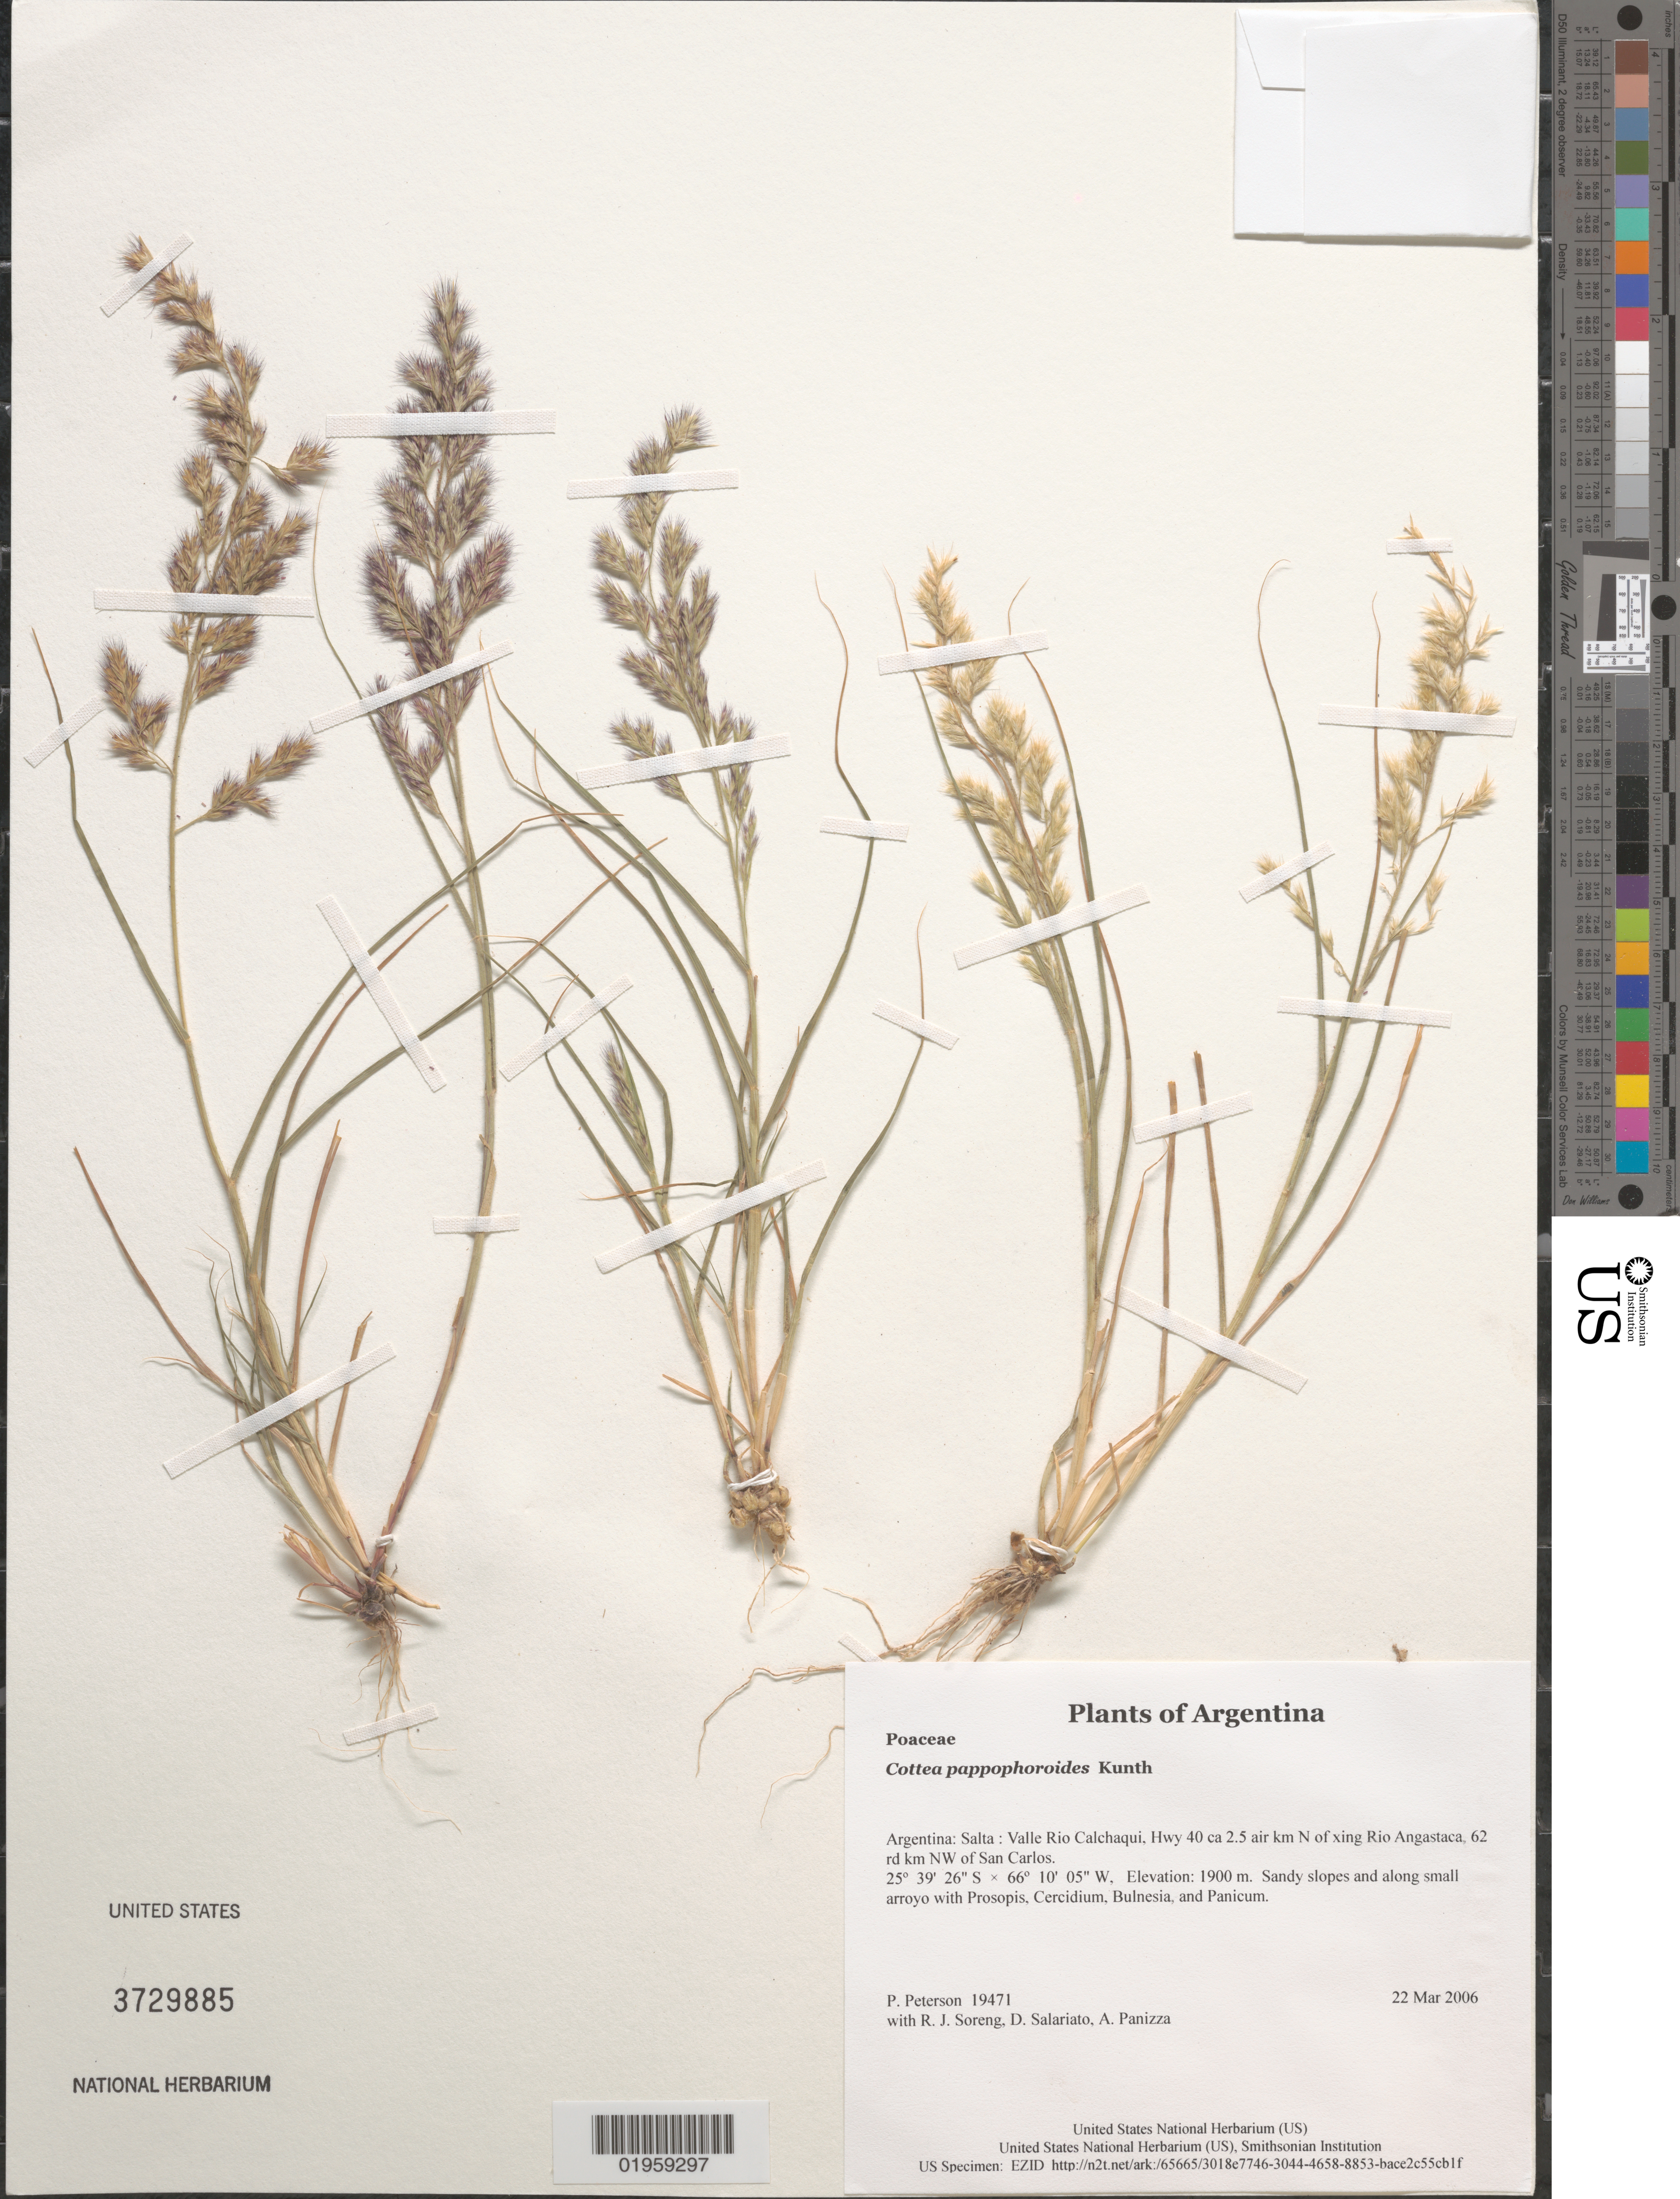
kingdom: Plantae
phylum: Tracheophyta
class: Liliopsida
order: Poales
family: Poaceae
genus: Cottea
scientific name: Cottea pappophoroides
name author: Kunth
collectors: P. M. Peterson, R. J. Soreng, D. Salariato & A. Panizza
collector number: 19471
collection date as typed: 22 Mar 2006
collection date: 2006-03-22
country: Argentina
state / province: Salta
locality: Valle Rio Calchaqui, Hwy 40 ca 2.5 air km N of xing Rio Angastaca, 62 rd km NW of San Carlos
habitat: Sandy slopes and along small arroyo with Prosopis, Cercidium, Bulnesia, and Panicum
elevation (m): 1900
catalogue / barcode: US 3729885